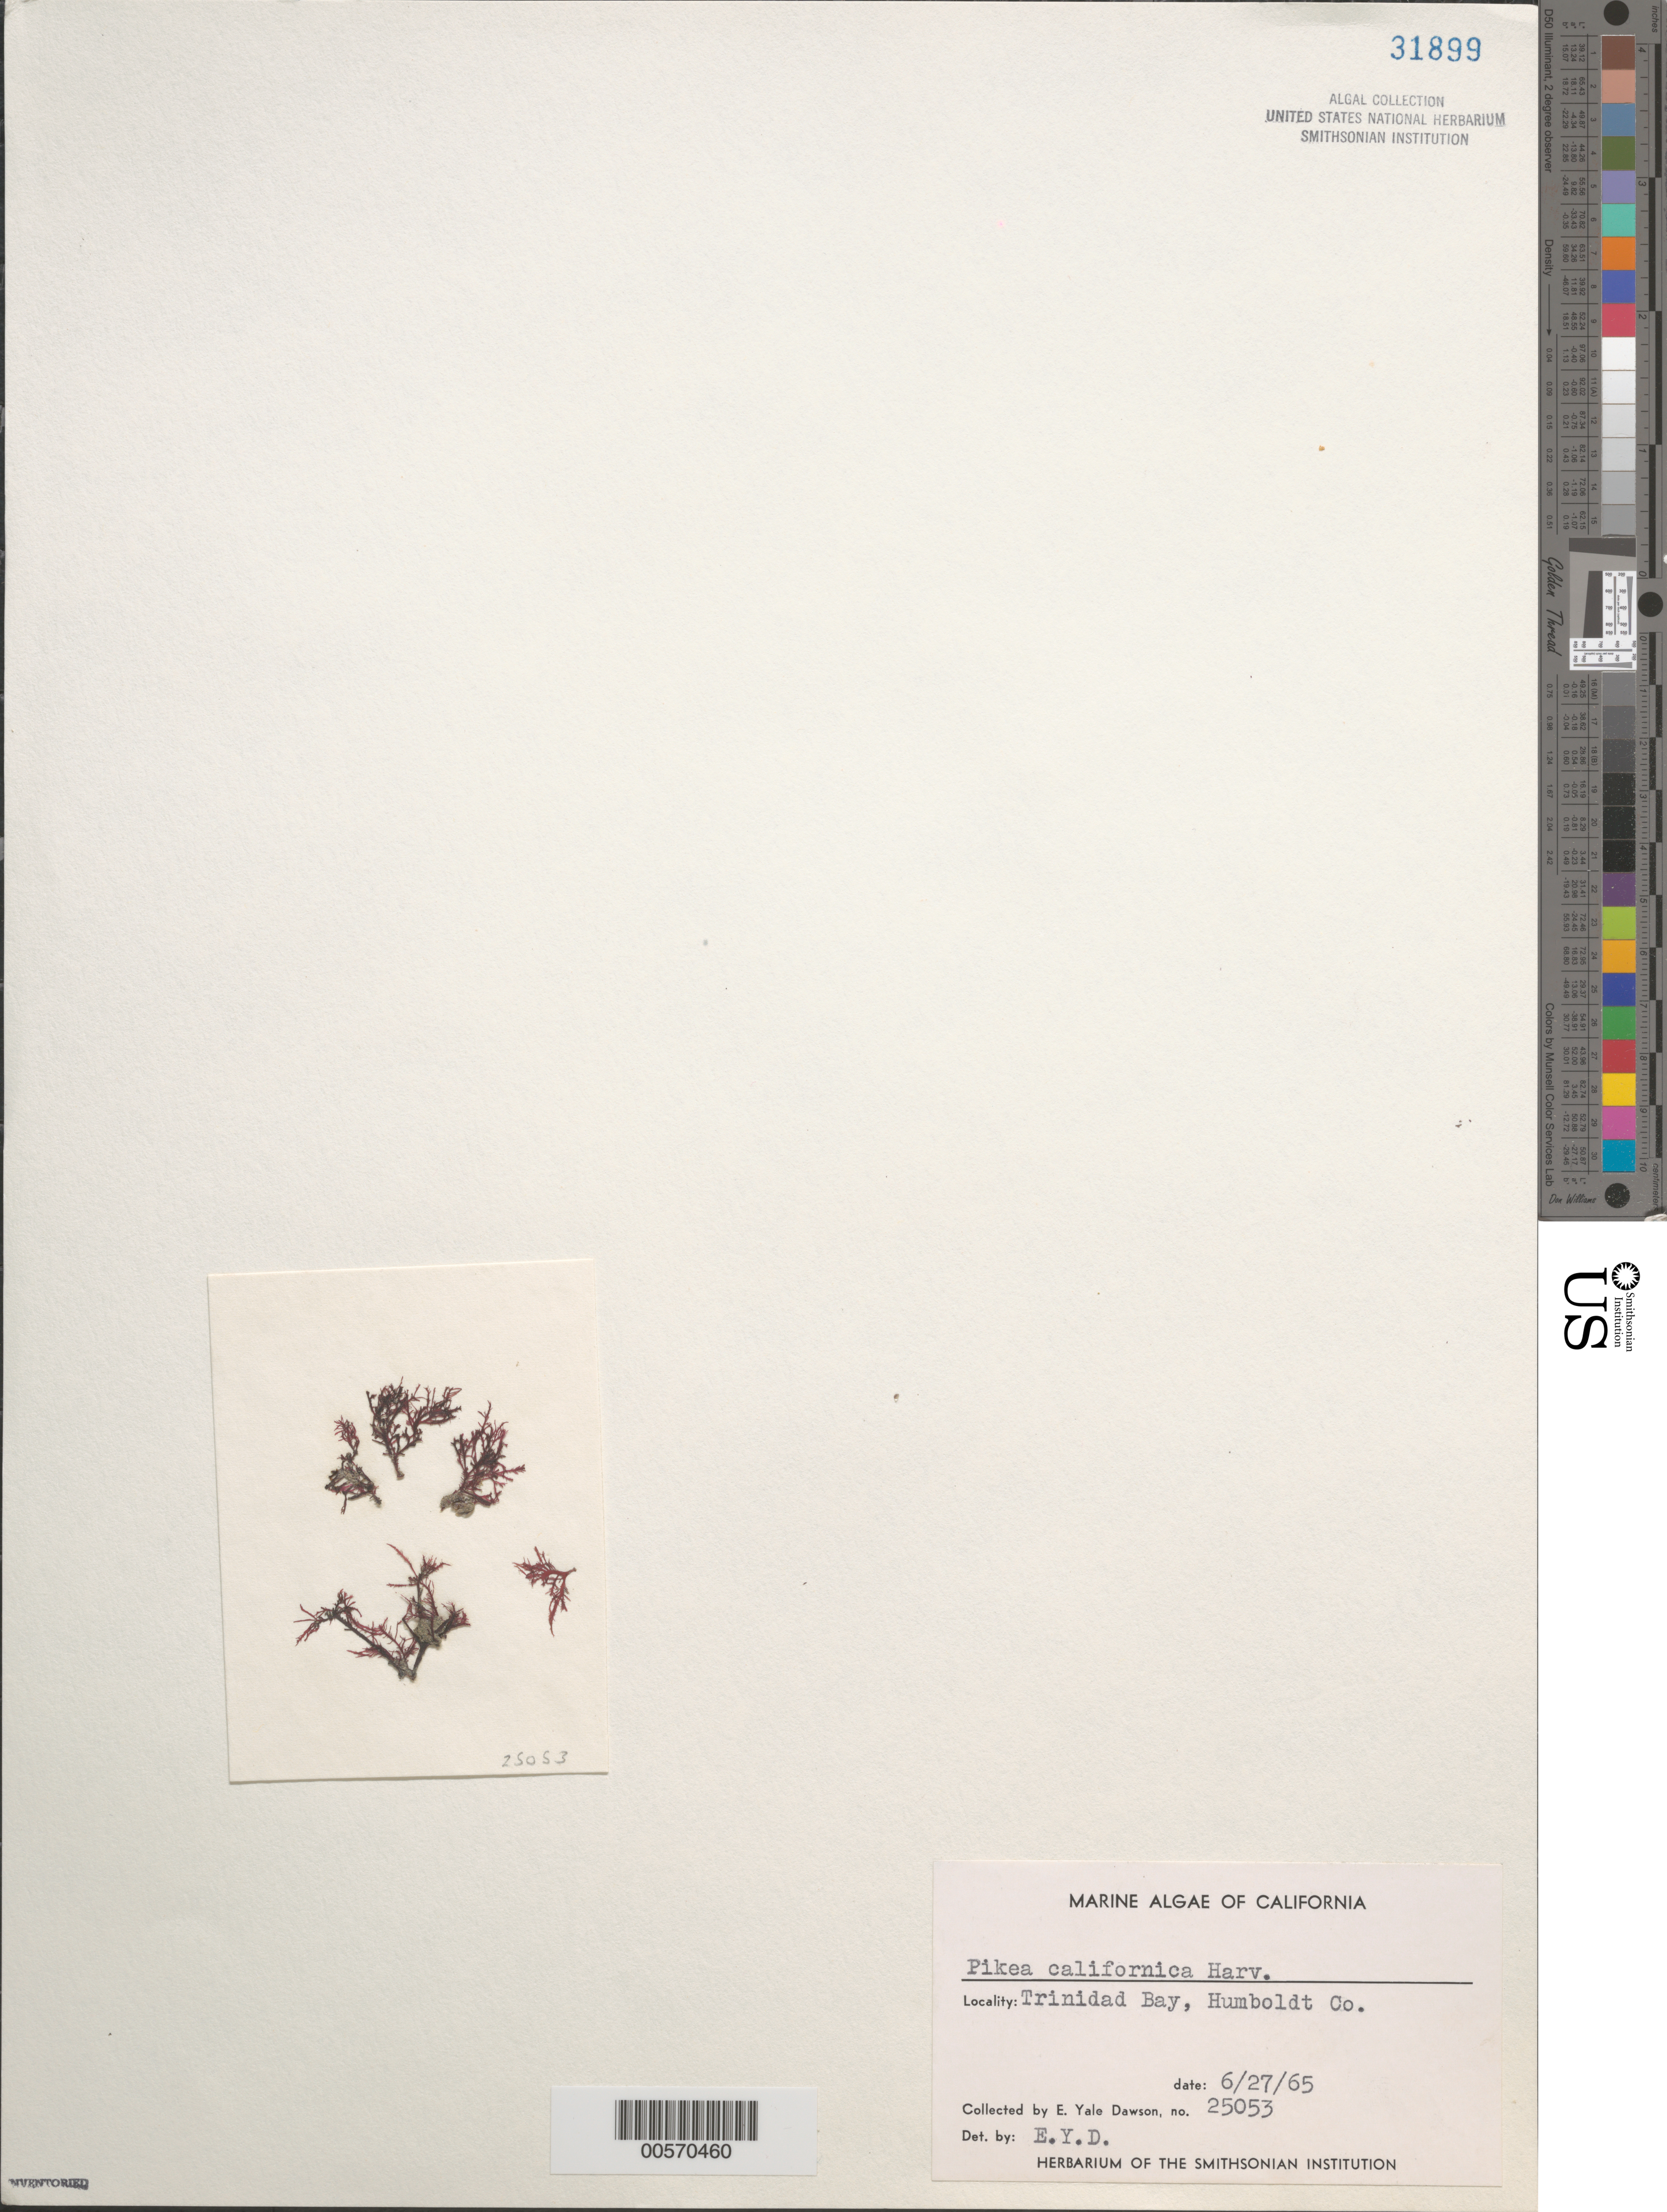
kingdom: Plantae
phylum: Rhodophyta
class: Florideophyceae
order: Gigartinales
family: Dumontiaceae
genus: Pikea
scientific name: Pikea californica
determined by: Dawson, E. Y.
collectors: E. Y. Dawson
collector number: EYD 25053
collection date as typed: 27 Jun 1965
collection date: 1965-06-27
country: United States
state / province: California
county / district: Humboldt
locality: Trinidad Bay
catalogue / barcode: US 31899